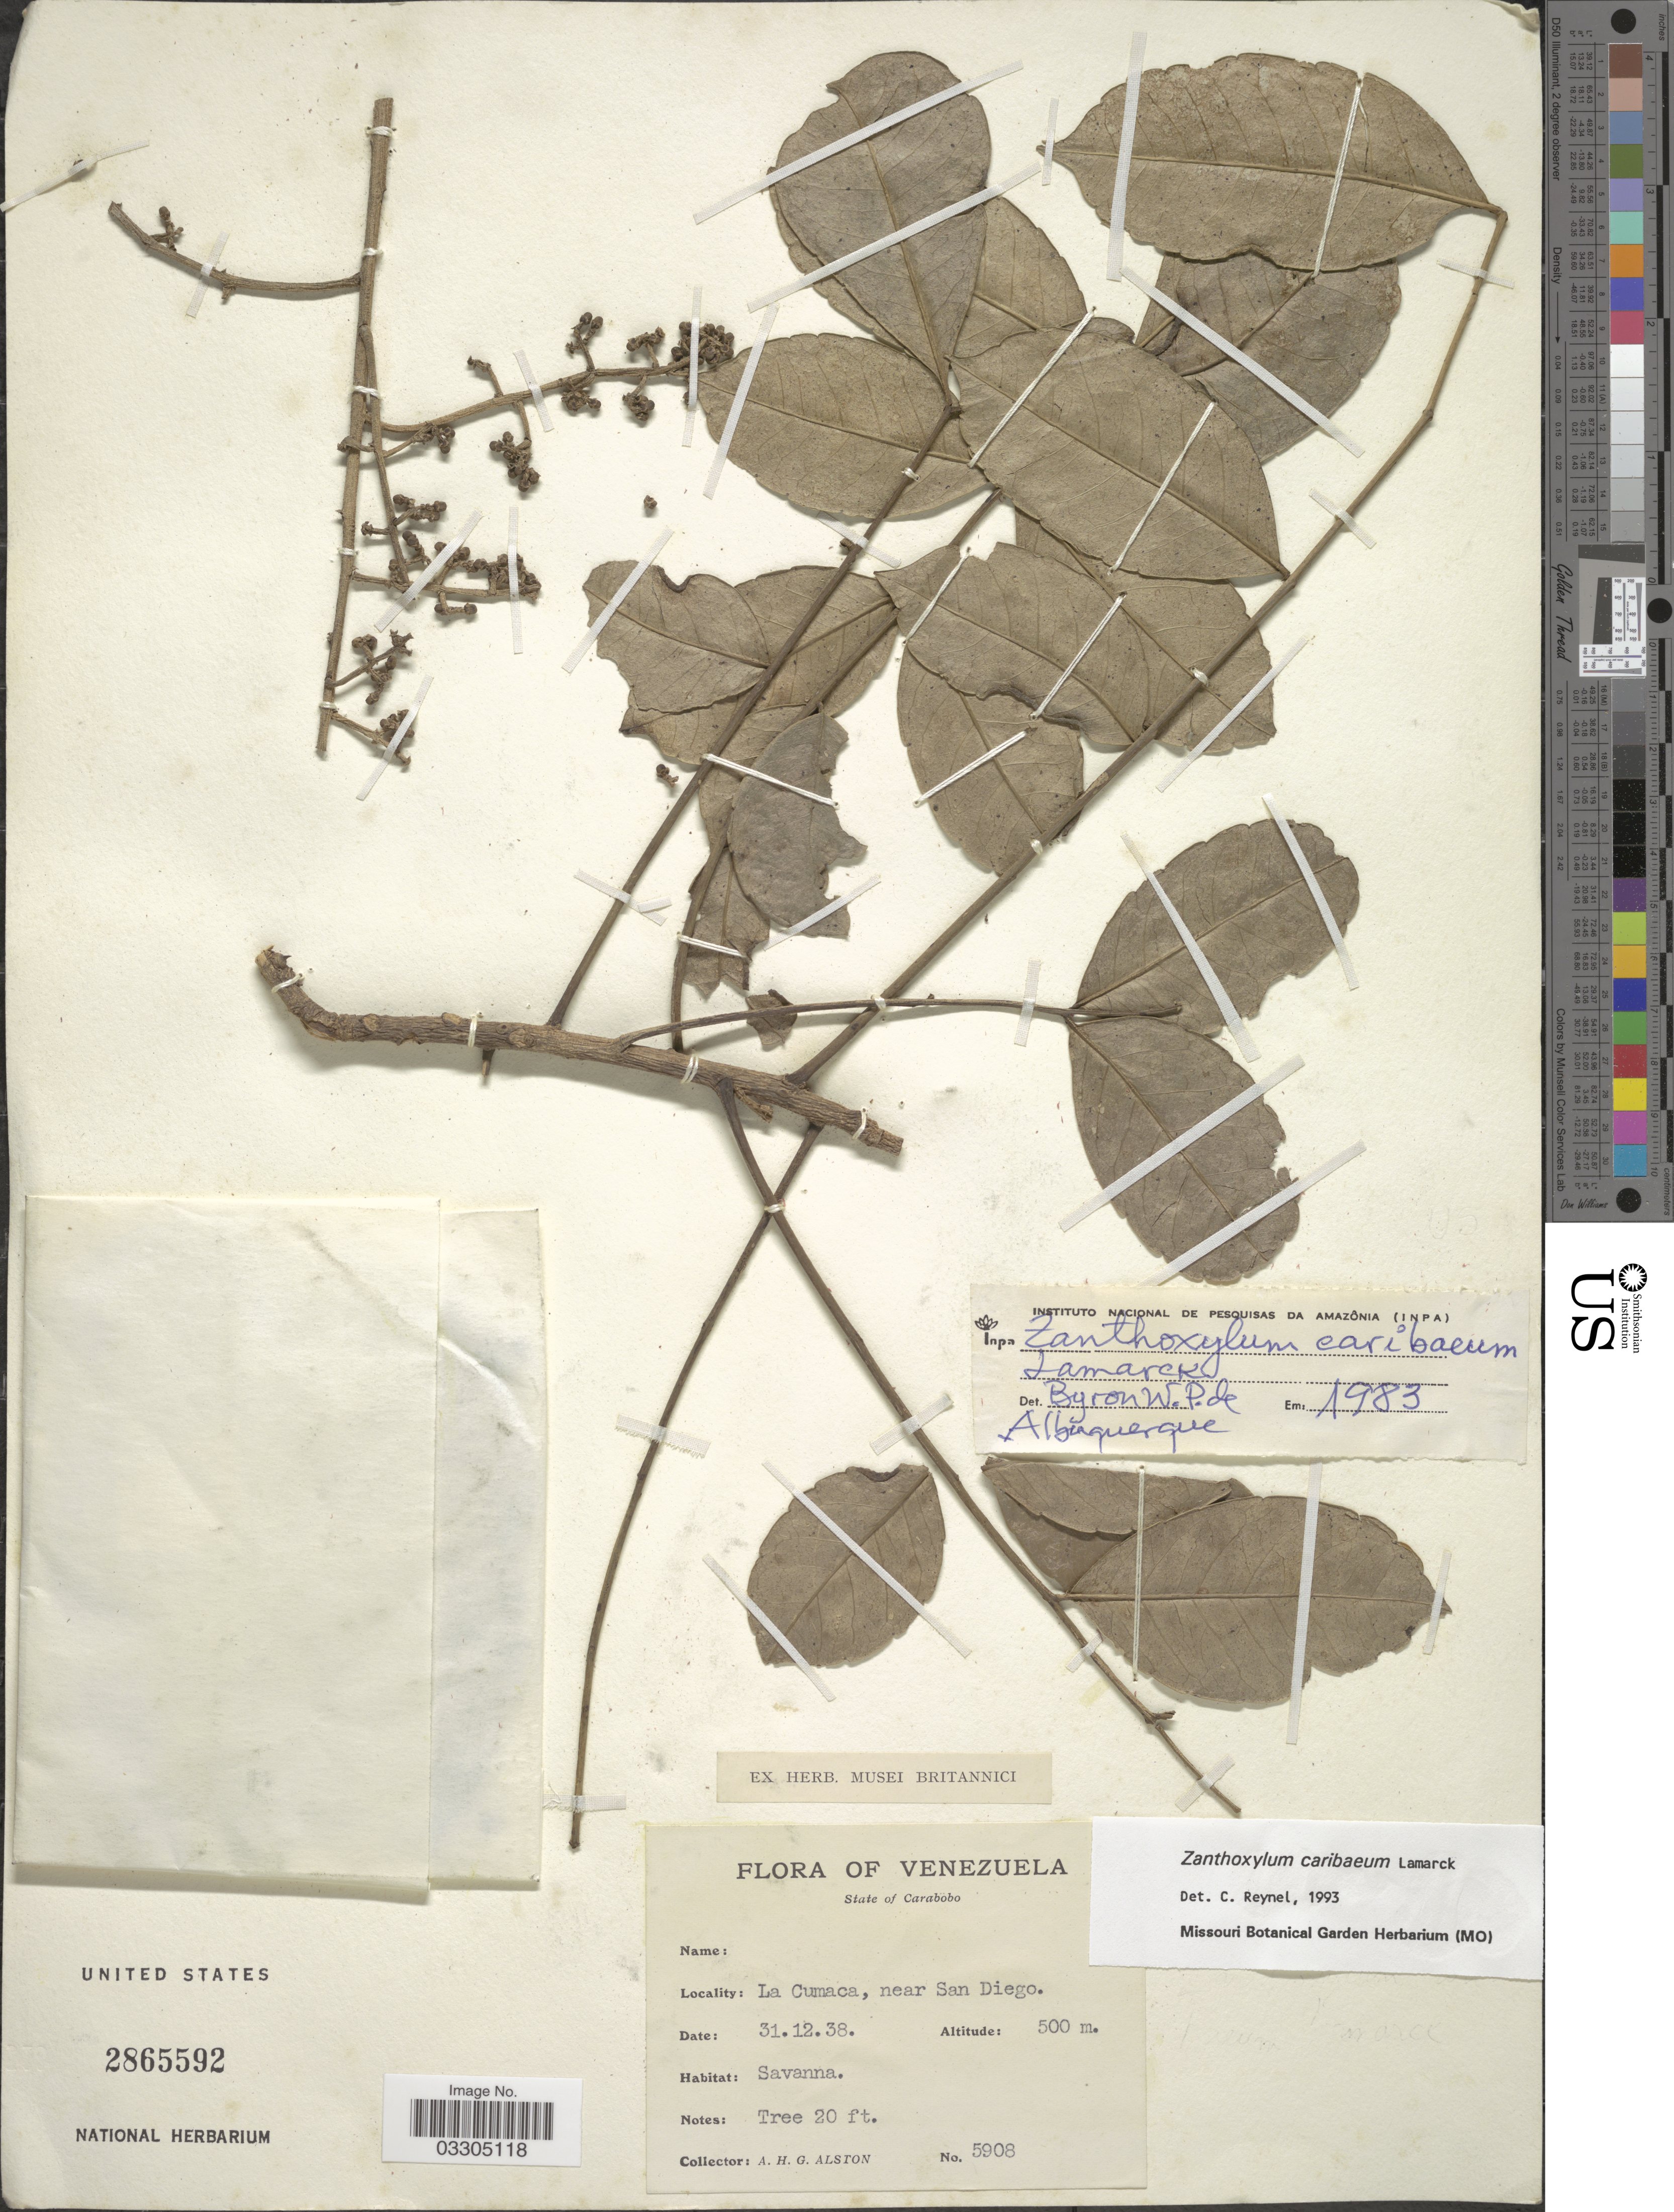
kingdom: Plantae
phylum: Tracheophyta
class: Magnoliopsida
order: Sapindales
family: Rutaceae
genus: Zanthoxylum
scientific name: Zanthoxylum caribaeum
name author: Lam.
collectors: A. H. Alston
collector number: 5908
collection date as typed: Transcribed d/m/y: 31/12/38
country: Venezuela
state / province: Carabobo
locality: La Cumaca, near San Diego.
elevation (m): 500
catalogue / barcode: US 2865592